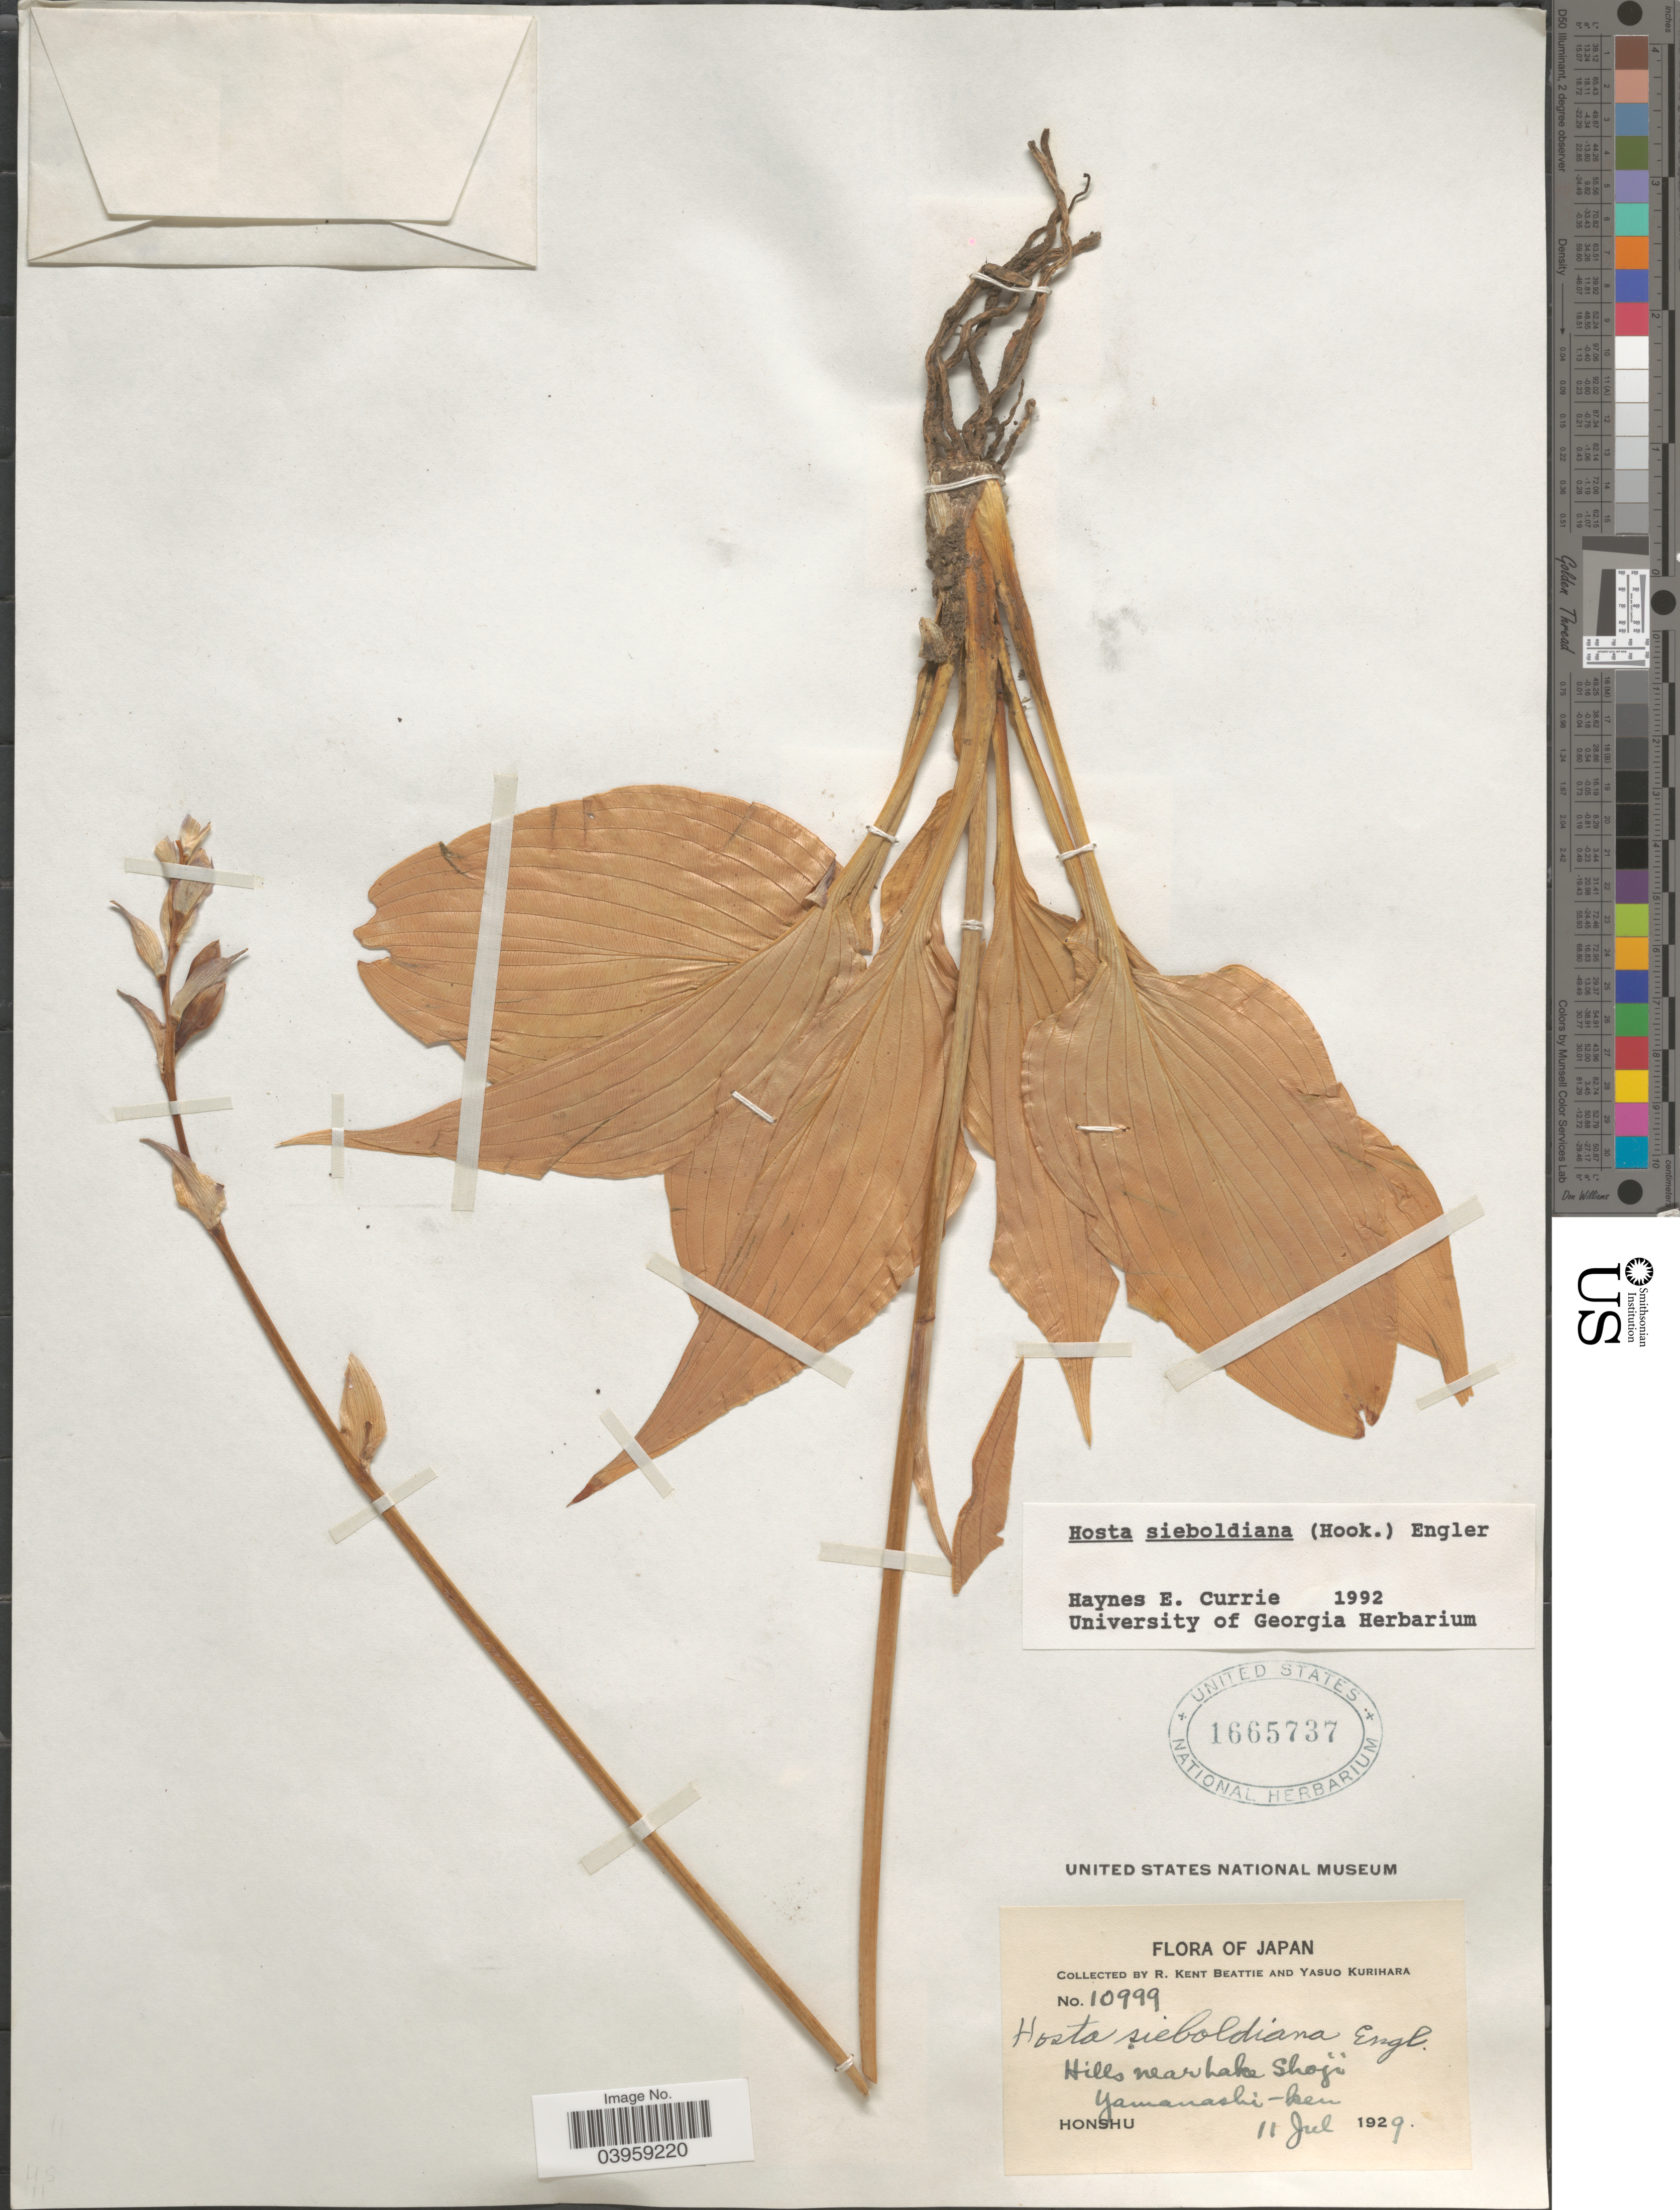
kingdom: Plantae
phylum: Tracheophyta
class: Liliopsida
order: Asparagales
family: Asparagaceae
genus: Hosta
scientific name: Hosta sieboldiana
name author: Engl.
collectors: R. K. Beattie & Y. Kurihara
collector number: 10999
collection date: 1929-07-11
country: Japan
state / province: Yamanasi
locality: Hills near Lake Shoji. Yamanashi-ken. Honshu.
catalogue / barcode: US 1665737